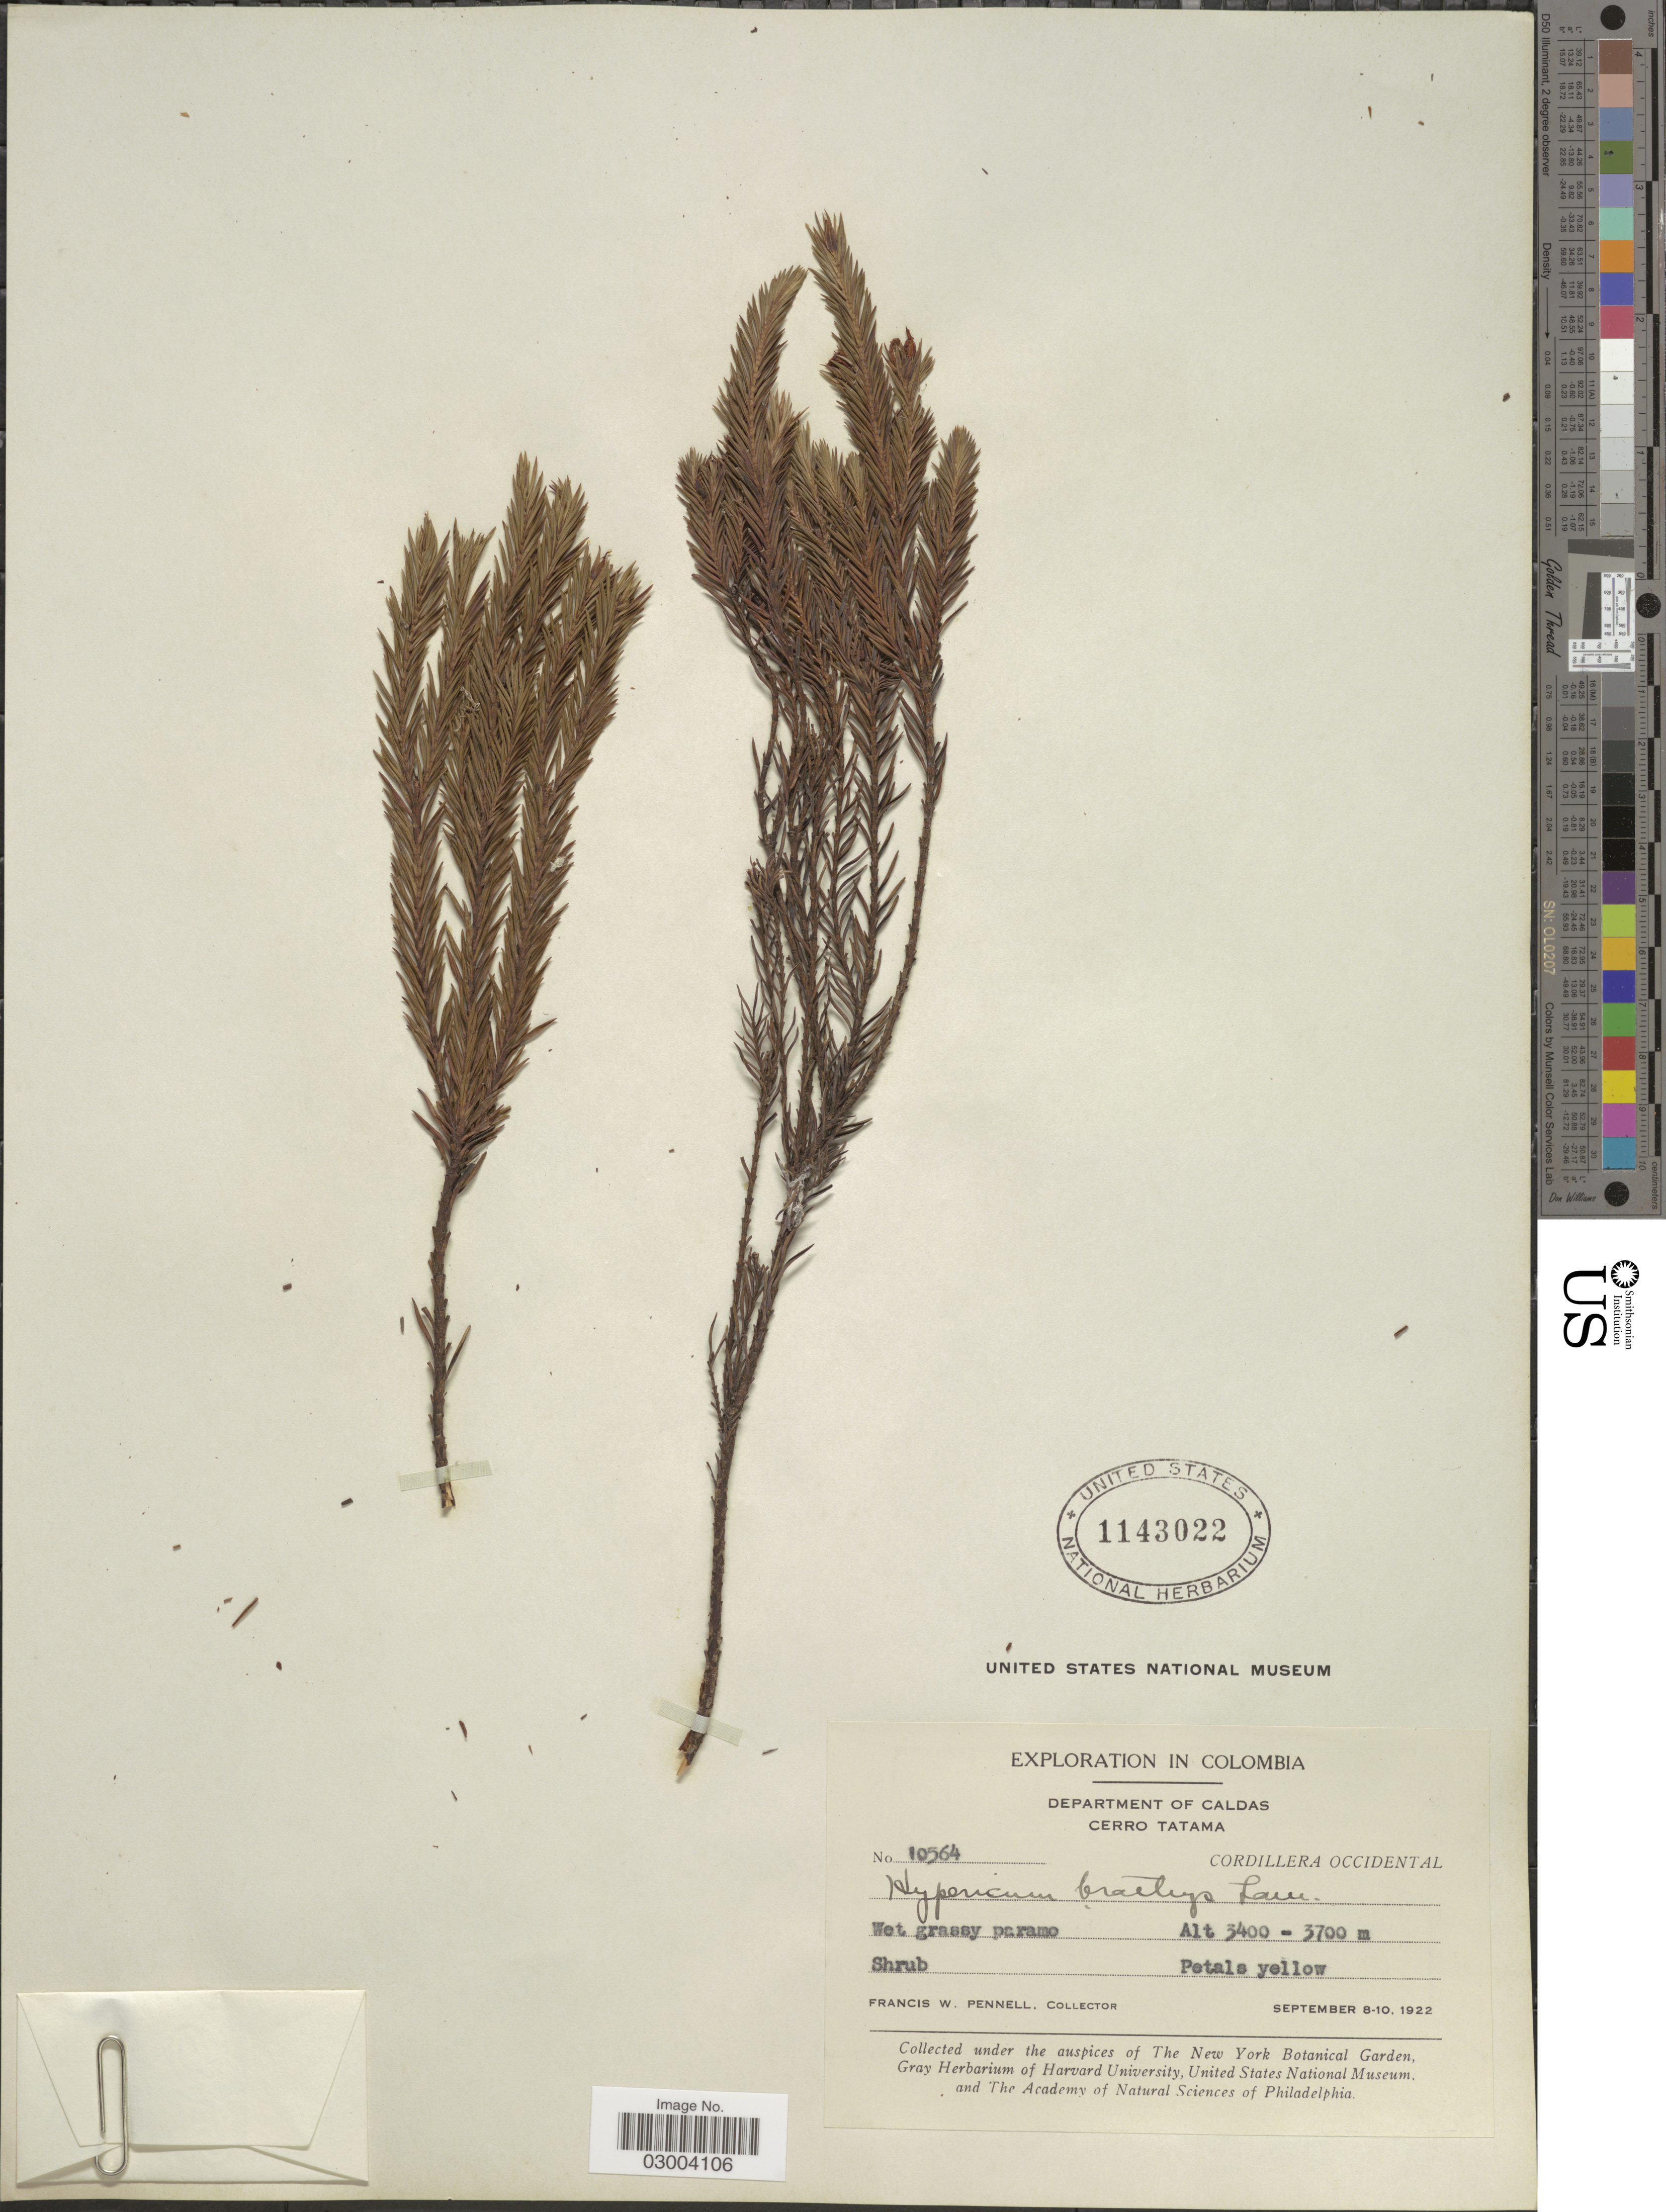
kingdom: Plantae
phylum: Tracheophyta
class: Magnoliopsida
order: Malpighiales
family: Hypericaceae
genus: Hypericum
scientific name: Hypericum pseudobrathys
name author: Turcz.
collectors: F. W. Pennell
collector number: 10564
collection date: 1922-09-08/1922-09-10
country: Colombia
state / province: Caldas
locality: Department of Caldas, Paramo del Quindio, Cordillera Occidental.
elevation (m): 3400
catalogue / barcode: US 1143022